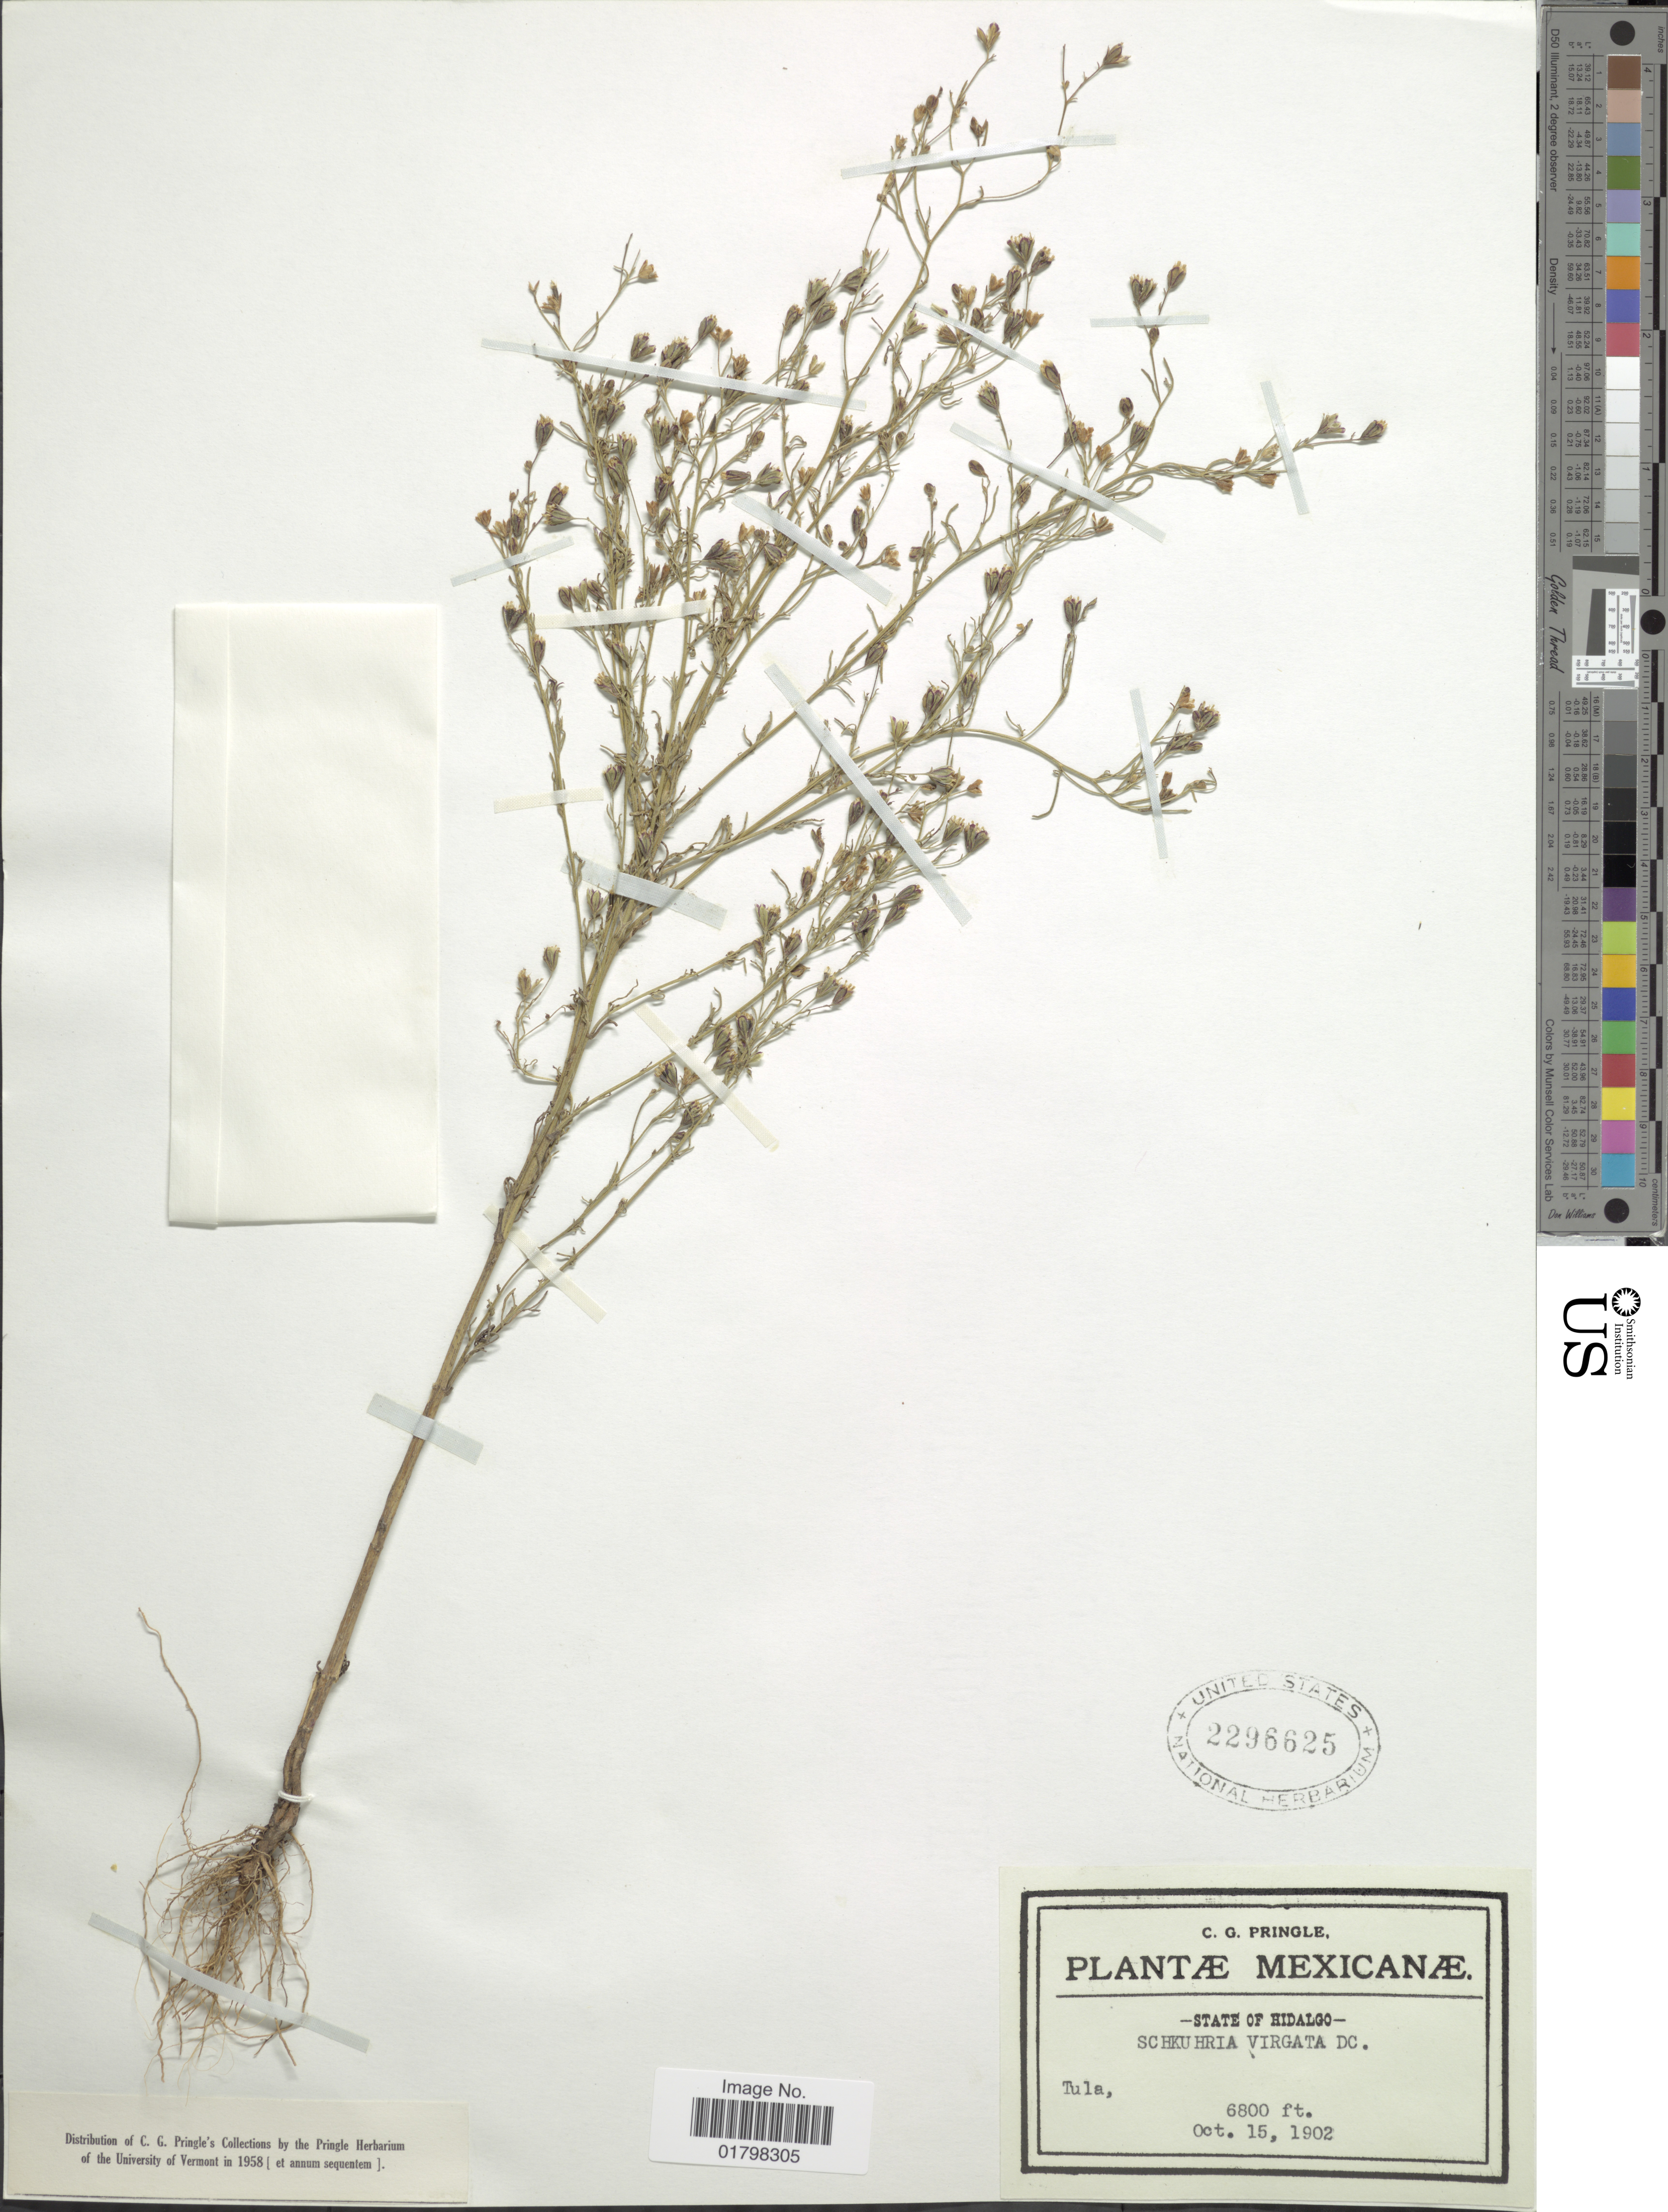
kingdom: Plantae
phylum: Tracheophyta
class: Magnoliopsida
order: Asterales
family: Asteraceae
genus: Schkuhria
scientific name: Schkuhria pinnata var. virgata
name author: (La Llave ex La Llave) Heiser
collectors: C. G. Pringle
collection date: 1902-10-15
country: Mexico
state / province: Hidalgo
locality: Tula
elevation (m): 2073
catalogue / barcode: US 2296625